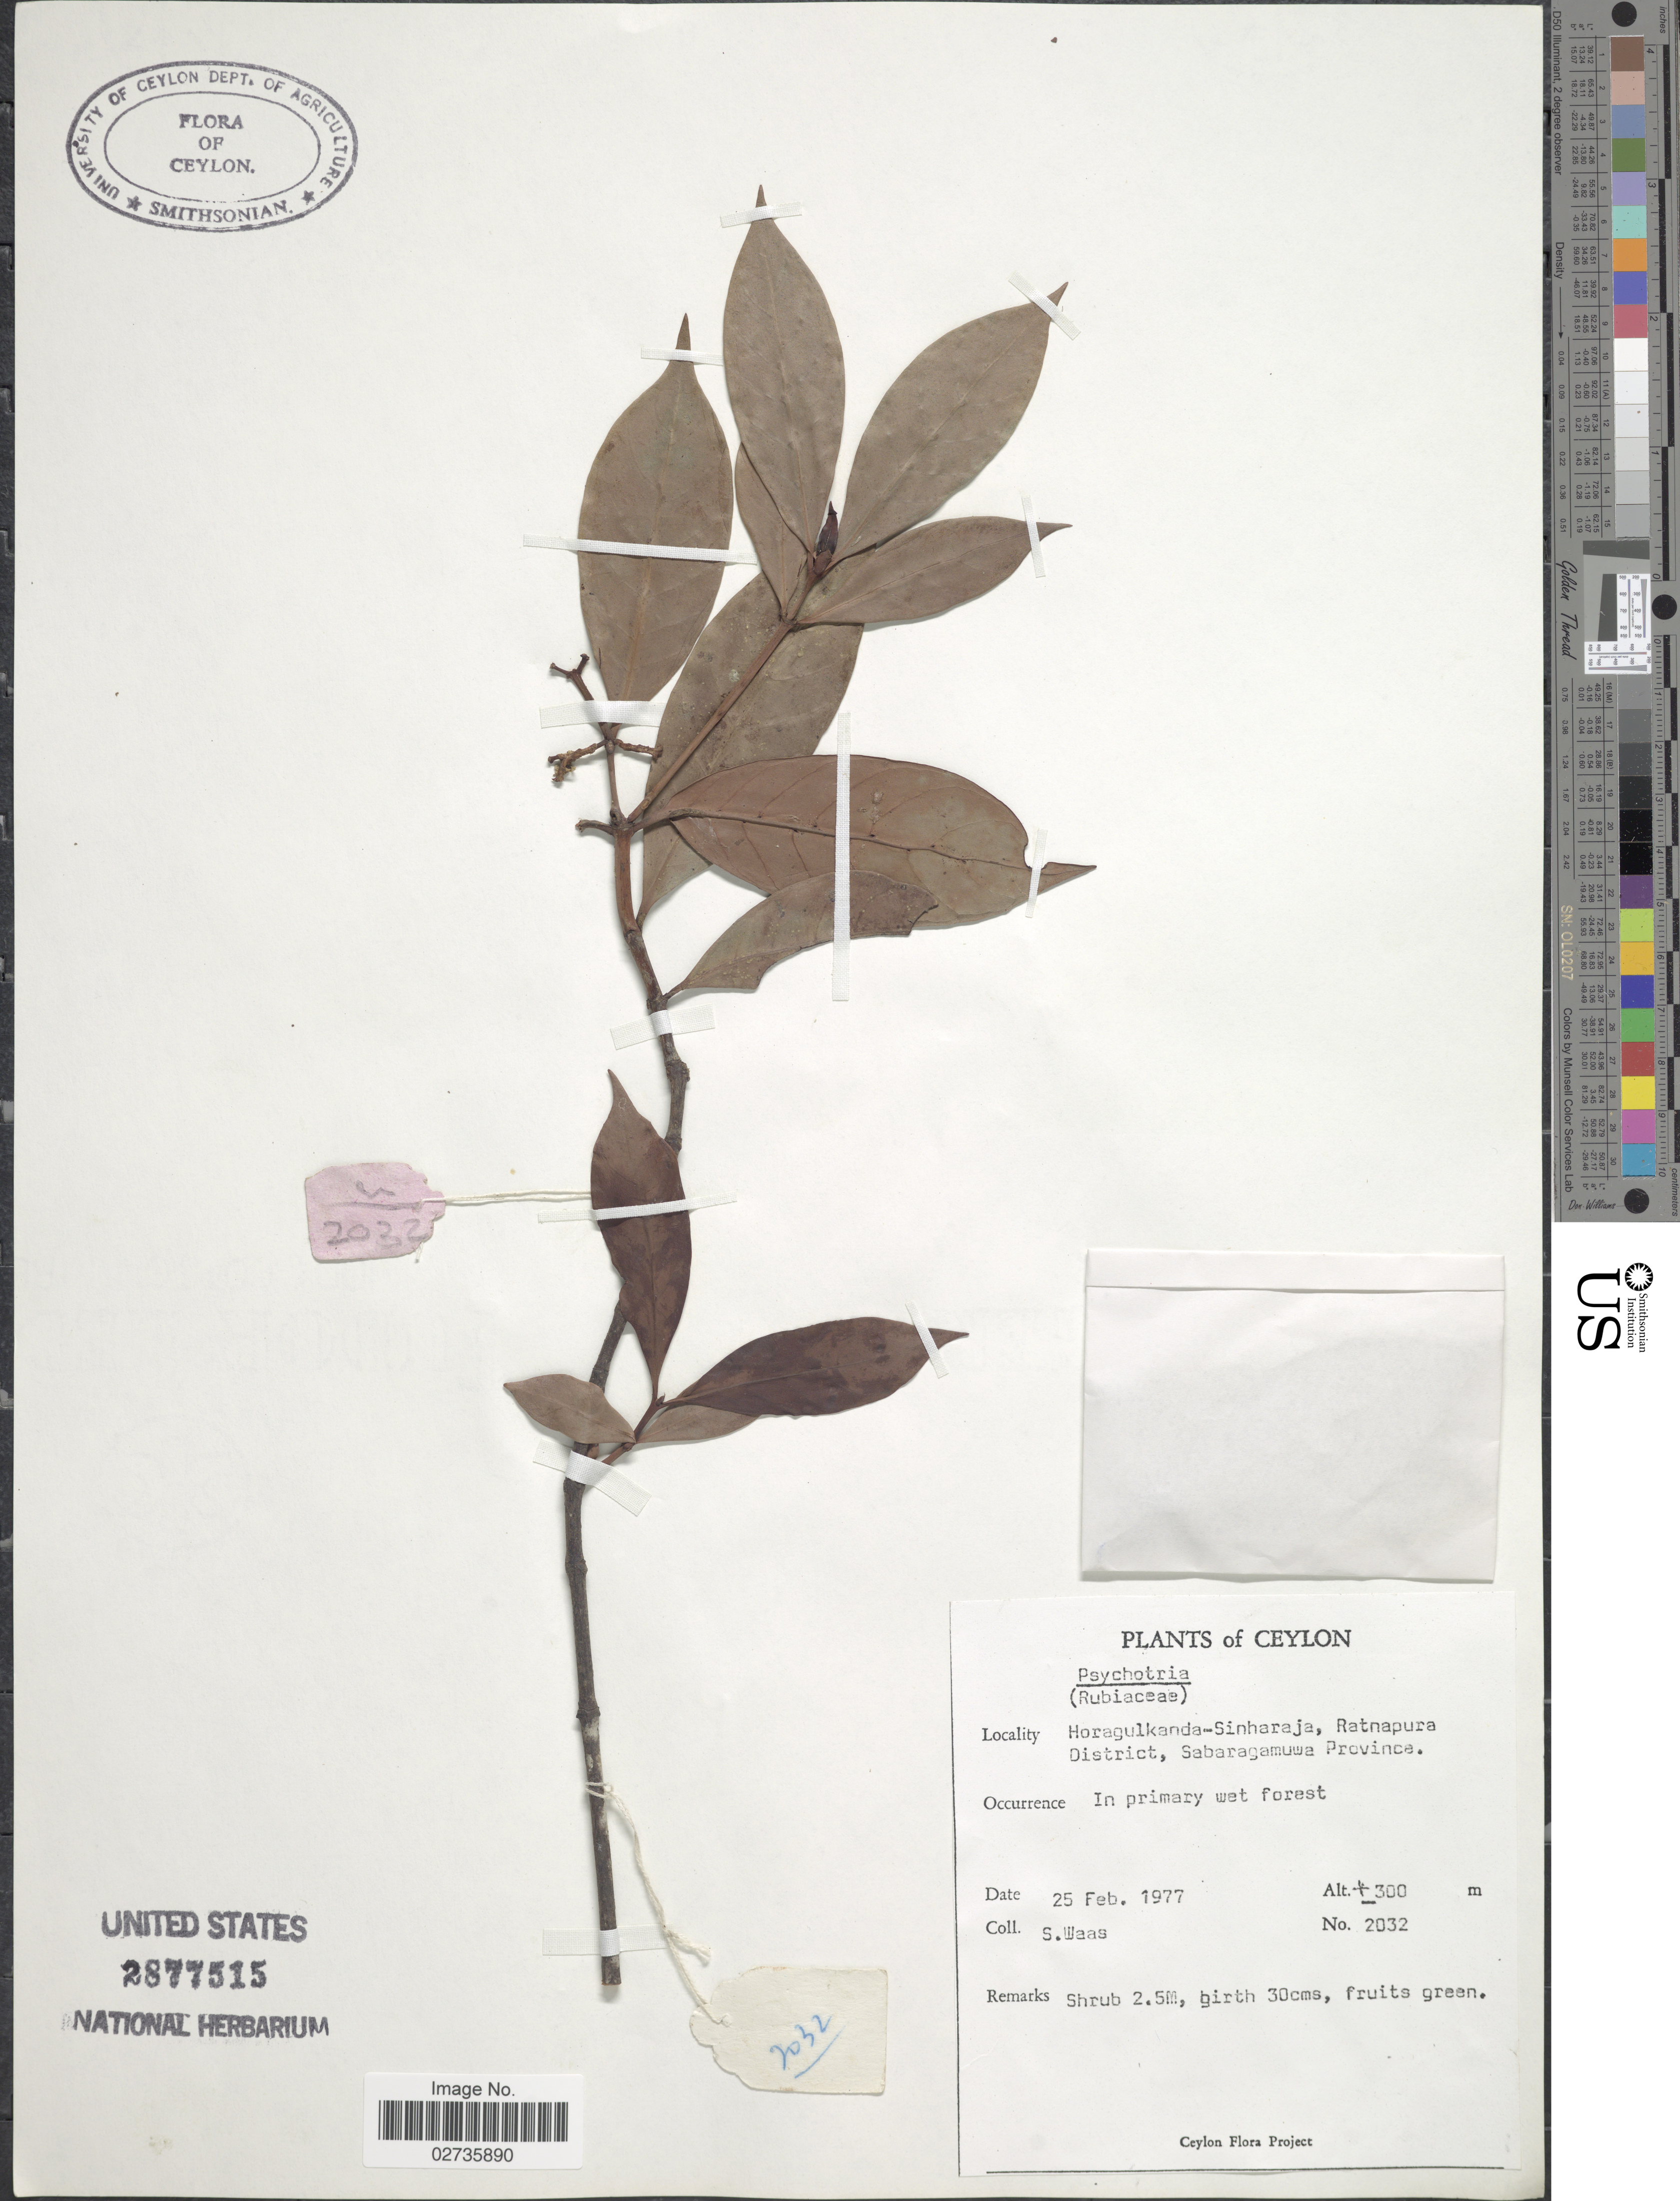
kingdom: Plantae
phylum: Tracheophyta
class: Magnoliopsida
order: Gentianales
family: Rubiaceae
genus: Psychotria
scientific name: Psychotria sp.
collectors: S. Waas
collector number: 2032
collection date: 1977-02-25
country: Sri Lanka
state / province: Sabaragamuwa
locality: Ceylon, Horagulkanda-Sinharaja, Ratnapura District, In primary wet forest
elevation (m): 300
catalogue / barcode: US 2877515